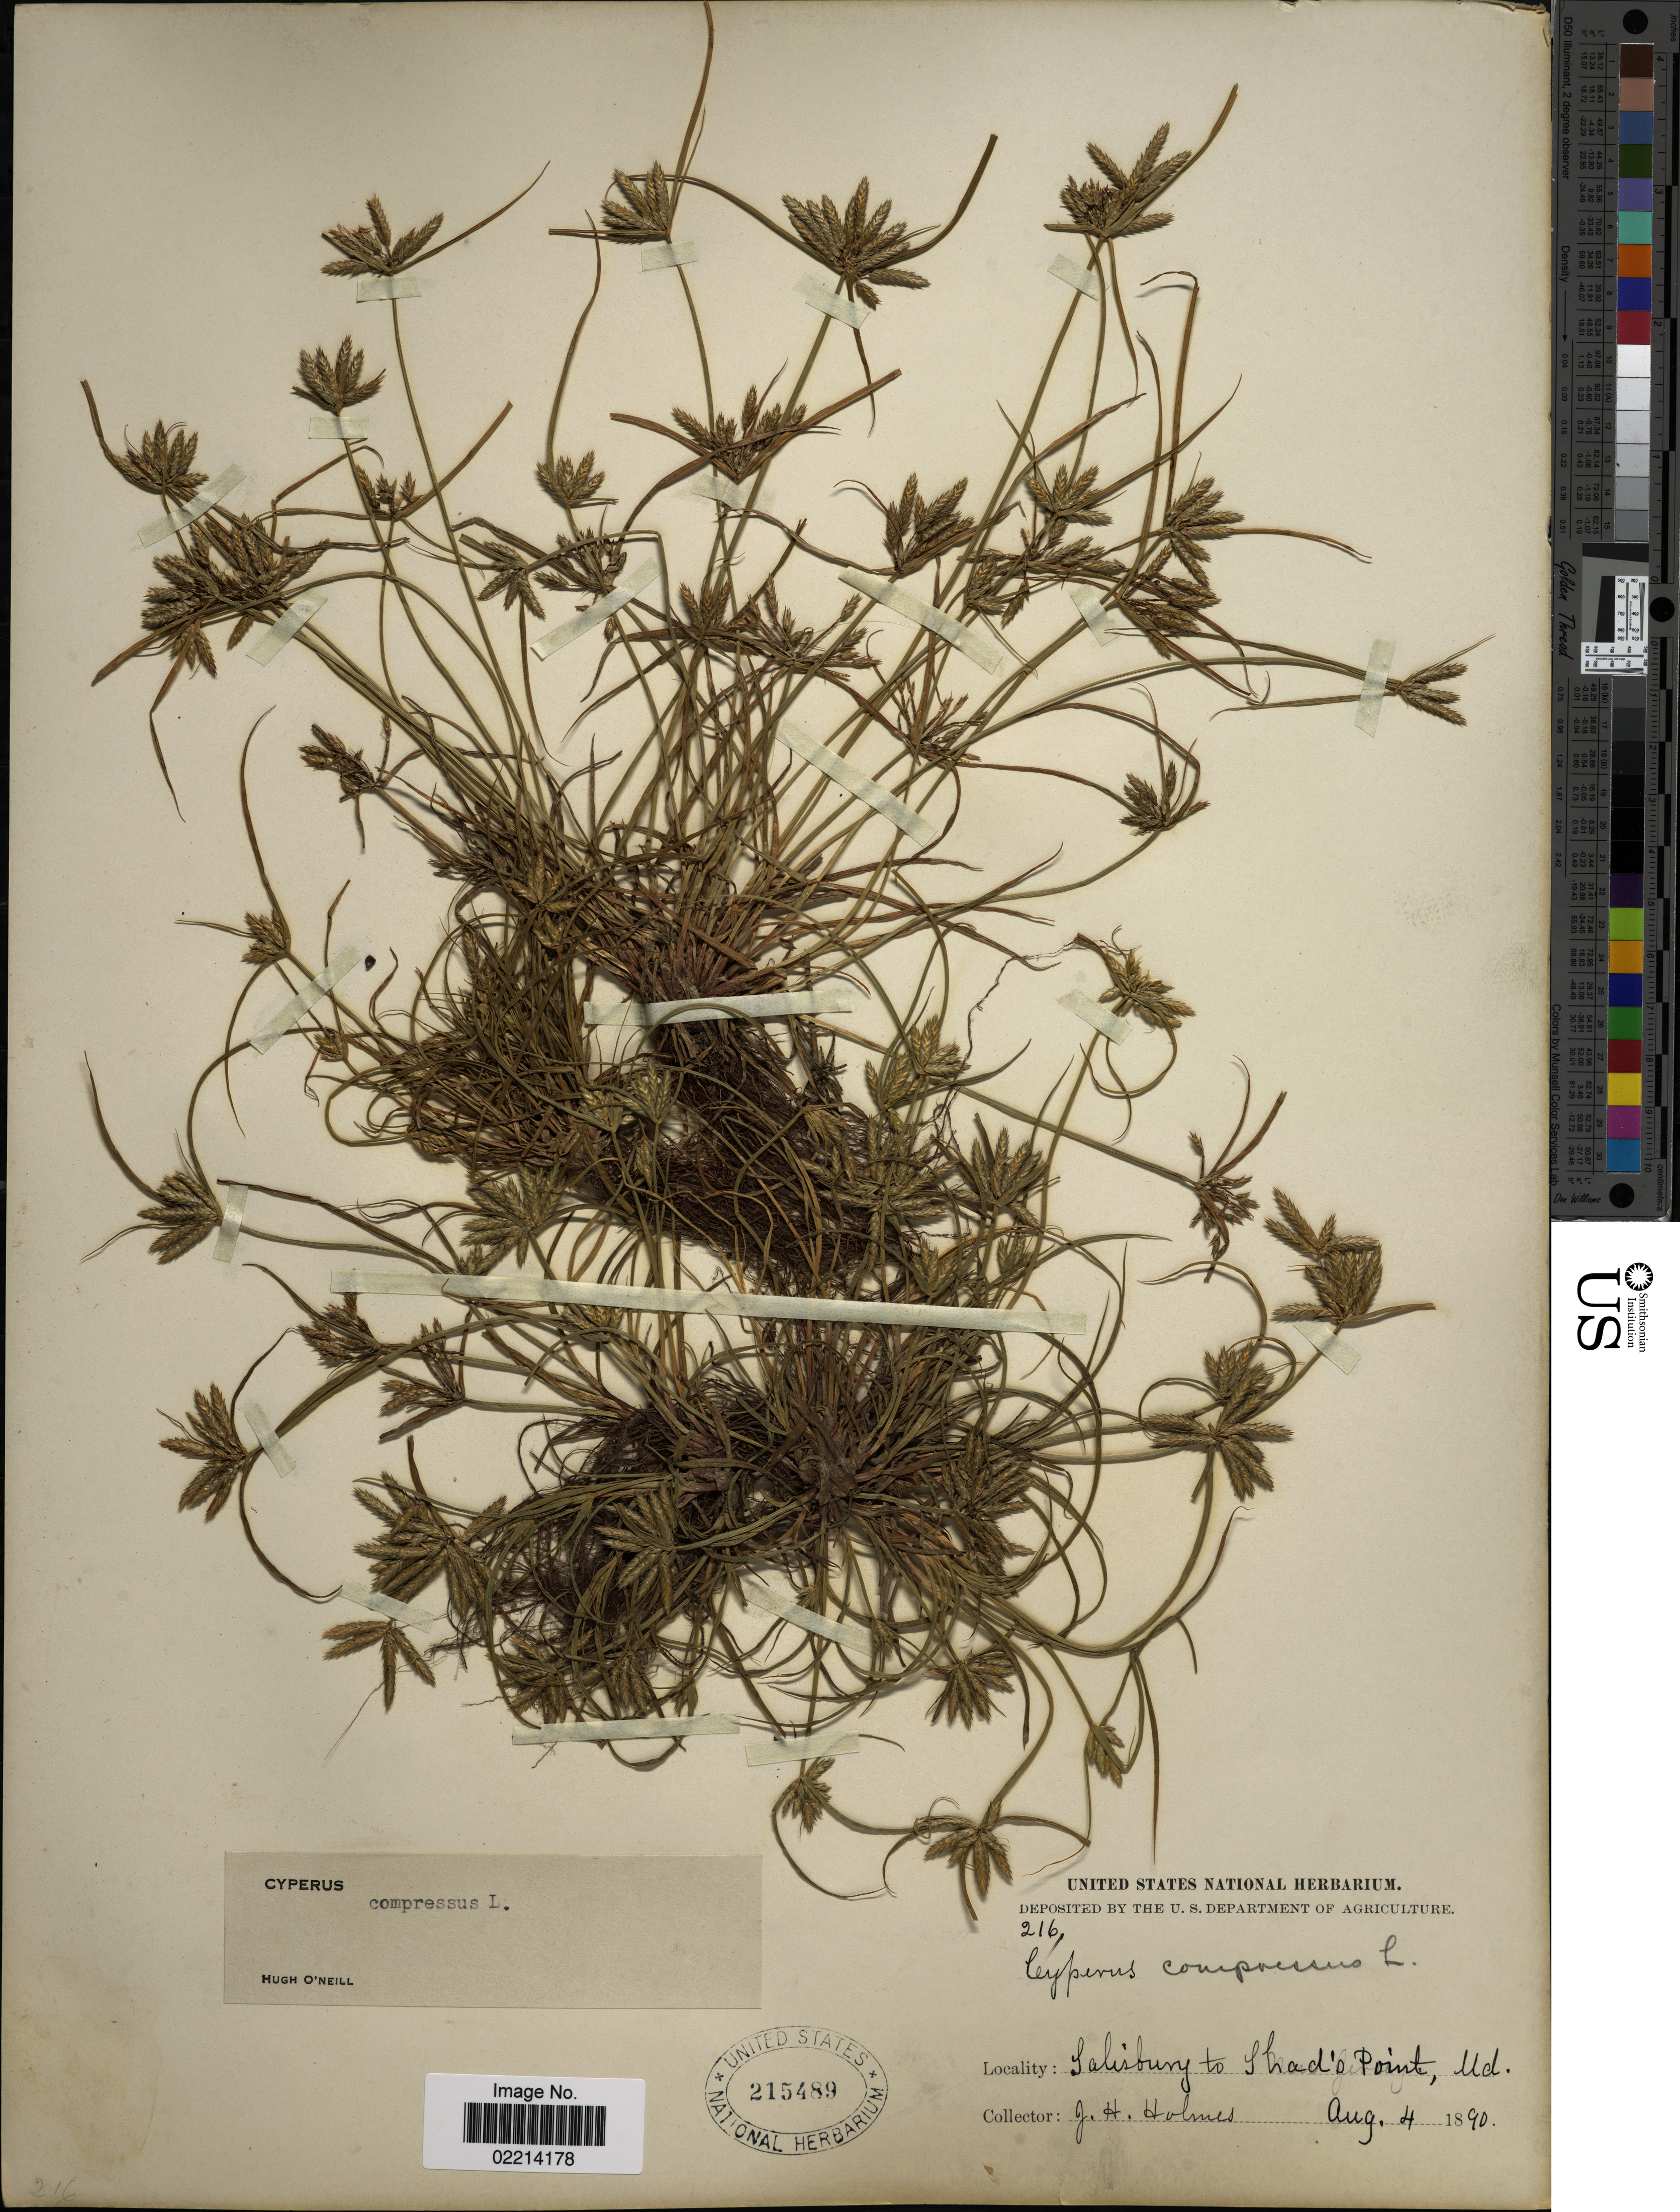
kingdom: Plantae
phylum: Tracheophyta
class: Liliopsida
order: Poales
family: Cyperaceae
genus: Cyperus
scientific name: Cyperus compressus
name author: L.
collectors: J. Holmes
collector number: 216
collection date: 1890-08-04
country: United States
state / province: Maryland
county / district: Wicomico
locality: Salisbury to Shad'o Point, Md.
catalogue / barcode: US 215489